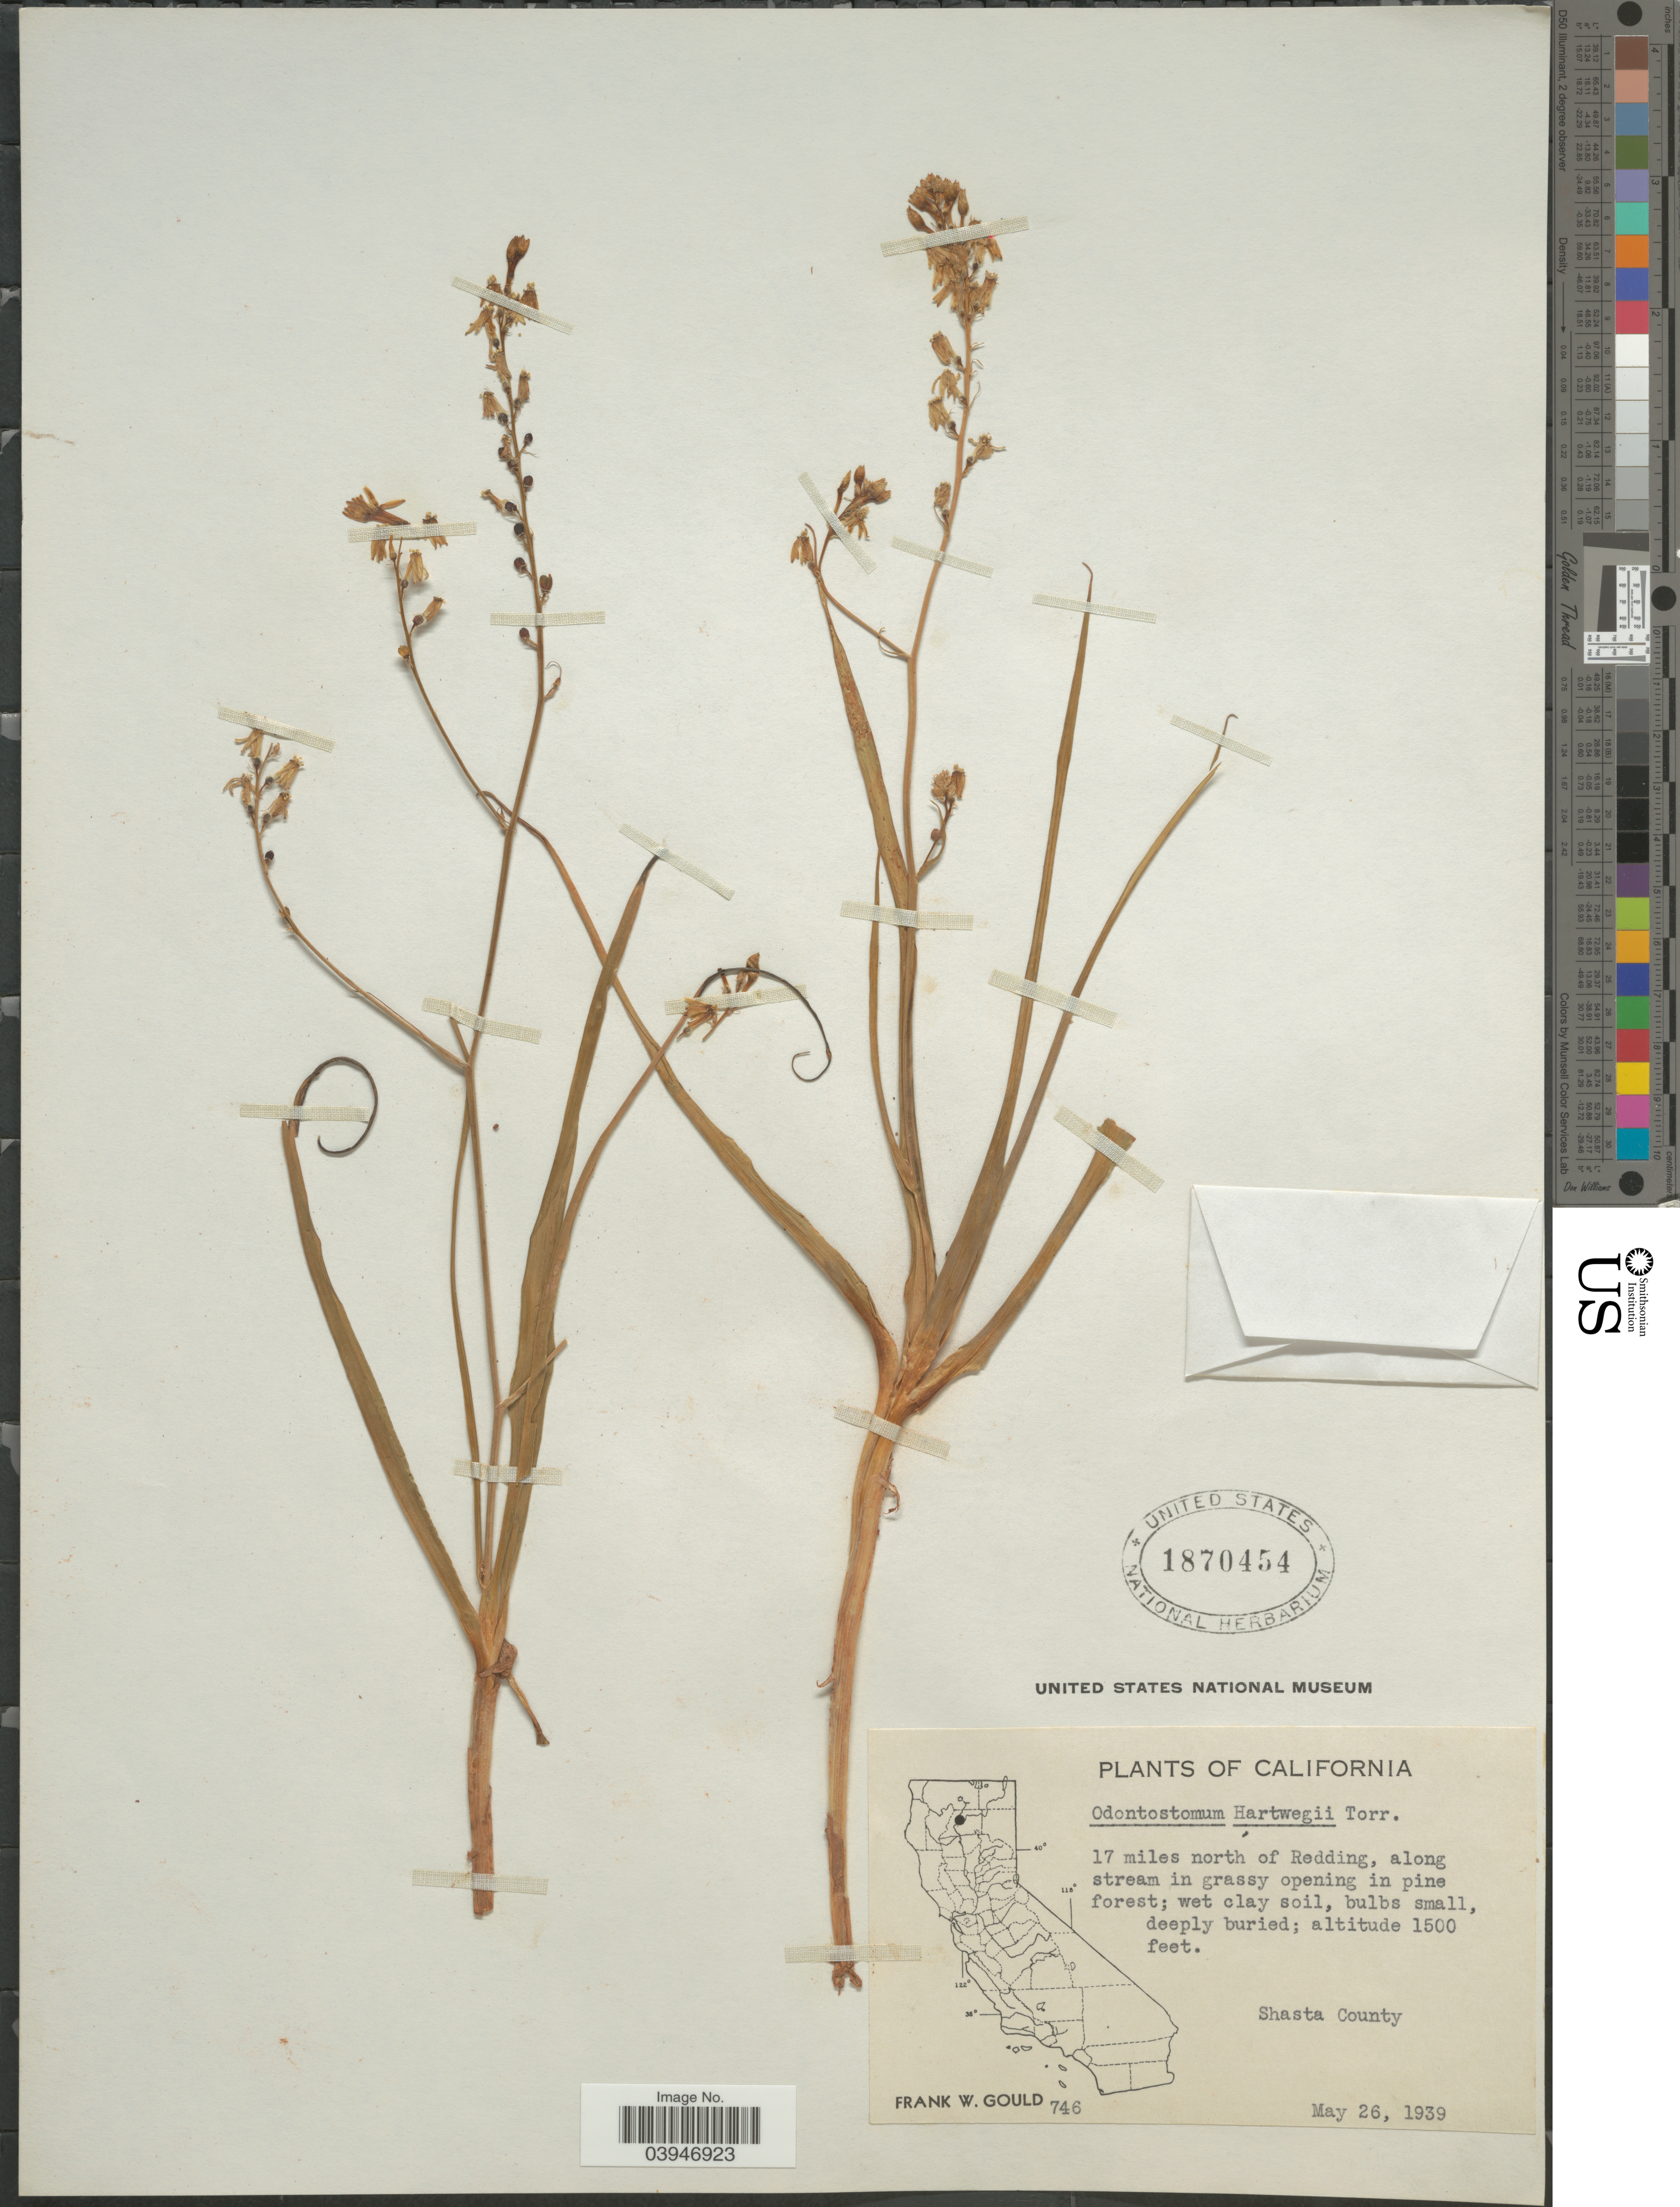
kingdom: Plantae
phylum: Tracheophyta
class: Liliopsida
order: Asparagales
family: Tecophilaeaceae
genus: Odontostomum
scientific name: Odontostomum hartwegii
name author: Torr.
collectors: F. W. Gould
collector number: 746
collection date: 1939-05-26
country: United States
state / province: California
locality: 17 miles north of Redding.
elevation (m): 457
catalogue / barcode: US 1870454